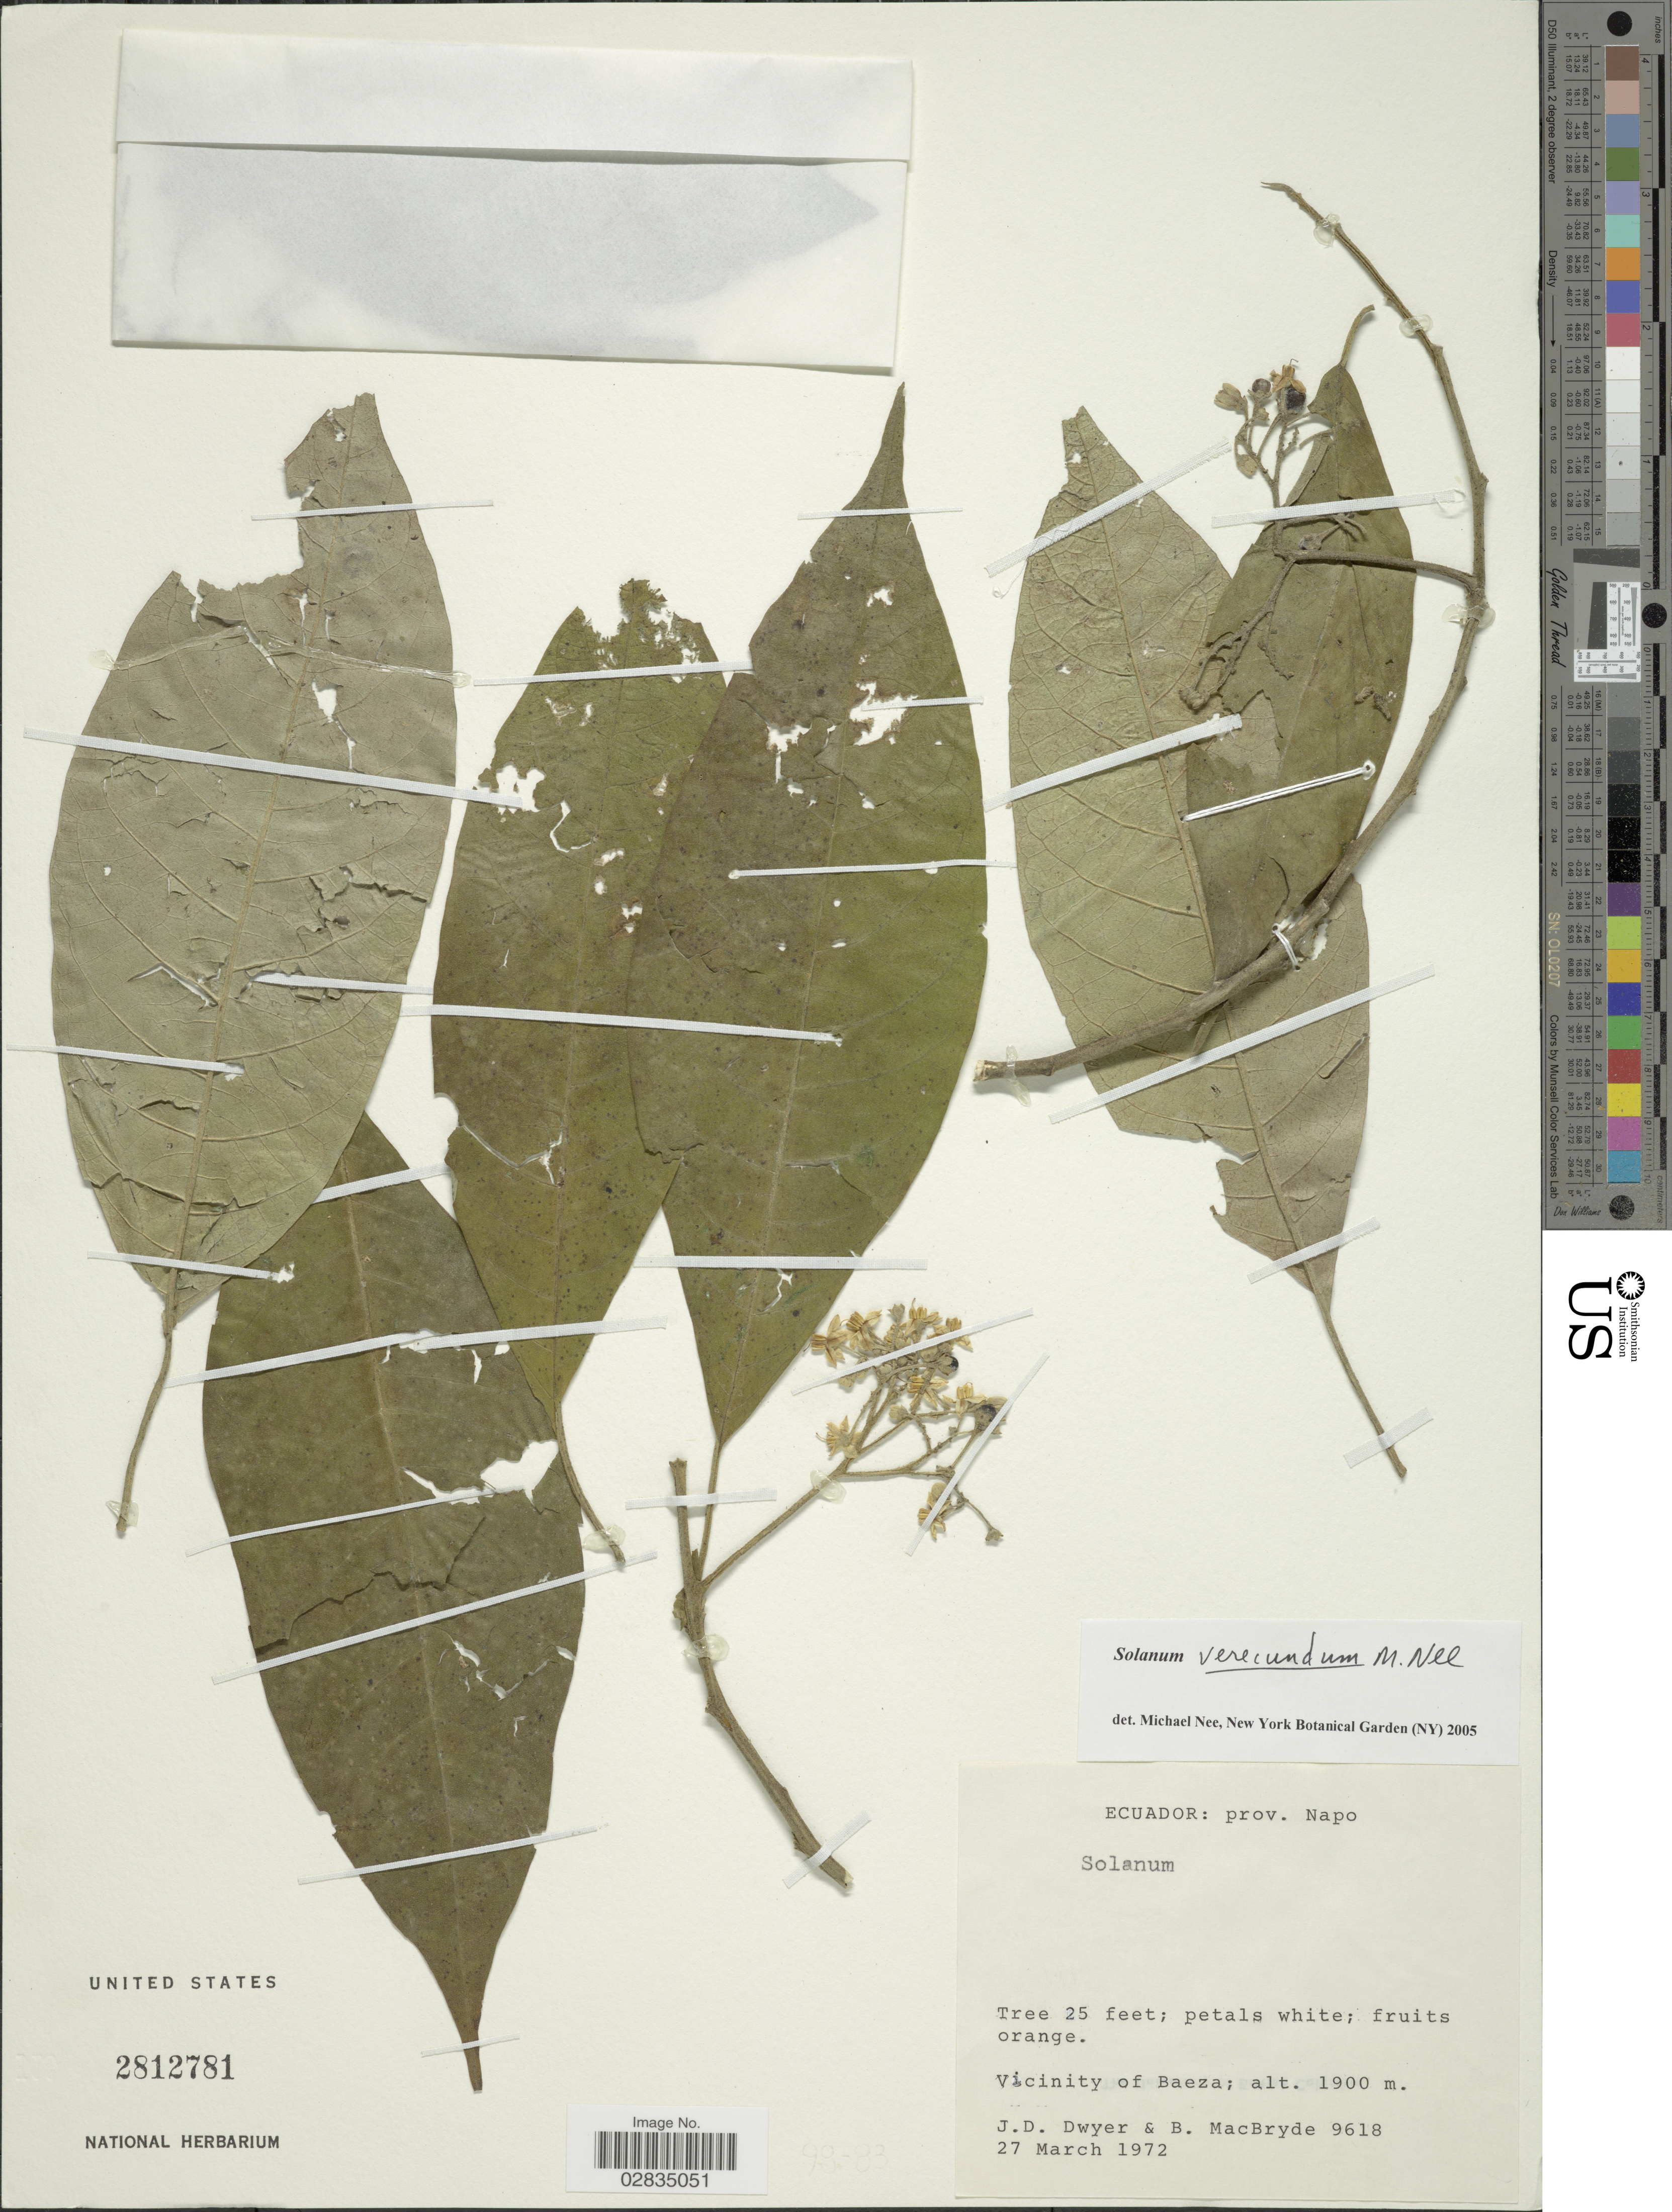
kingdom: Plantae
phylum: Tracheophyta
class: Magnoliopsida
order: Solanales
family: Solanaceae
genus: Solanum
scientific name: Solanum verecundum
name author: M. Nee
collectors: J. D. Dwyer & B. MacBryde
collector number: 9618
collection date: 1972-03-27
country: Ecuador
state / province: Napo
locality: Vicinity of Baeza.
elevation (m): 1900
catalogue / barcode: US 2812781